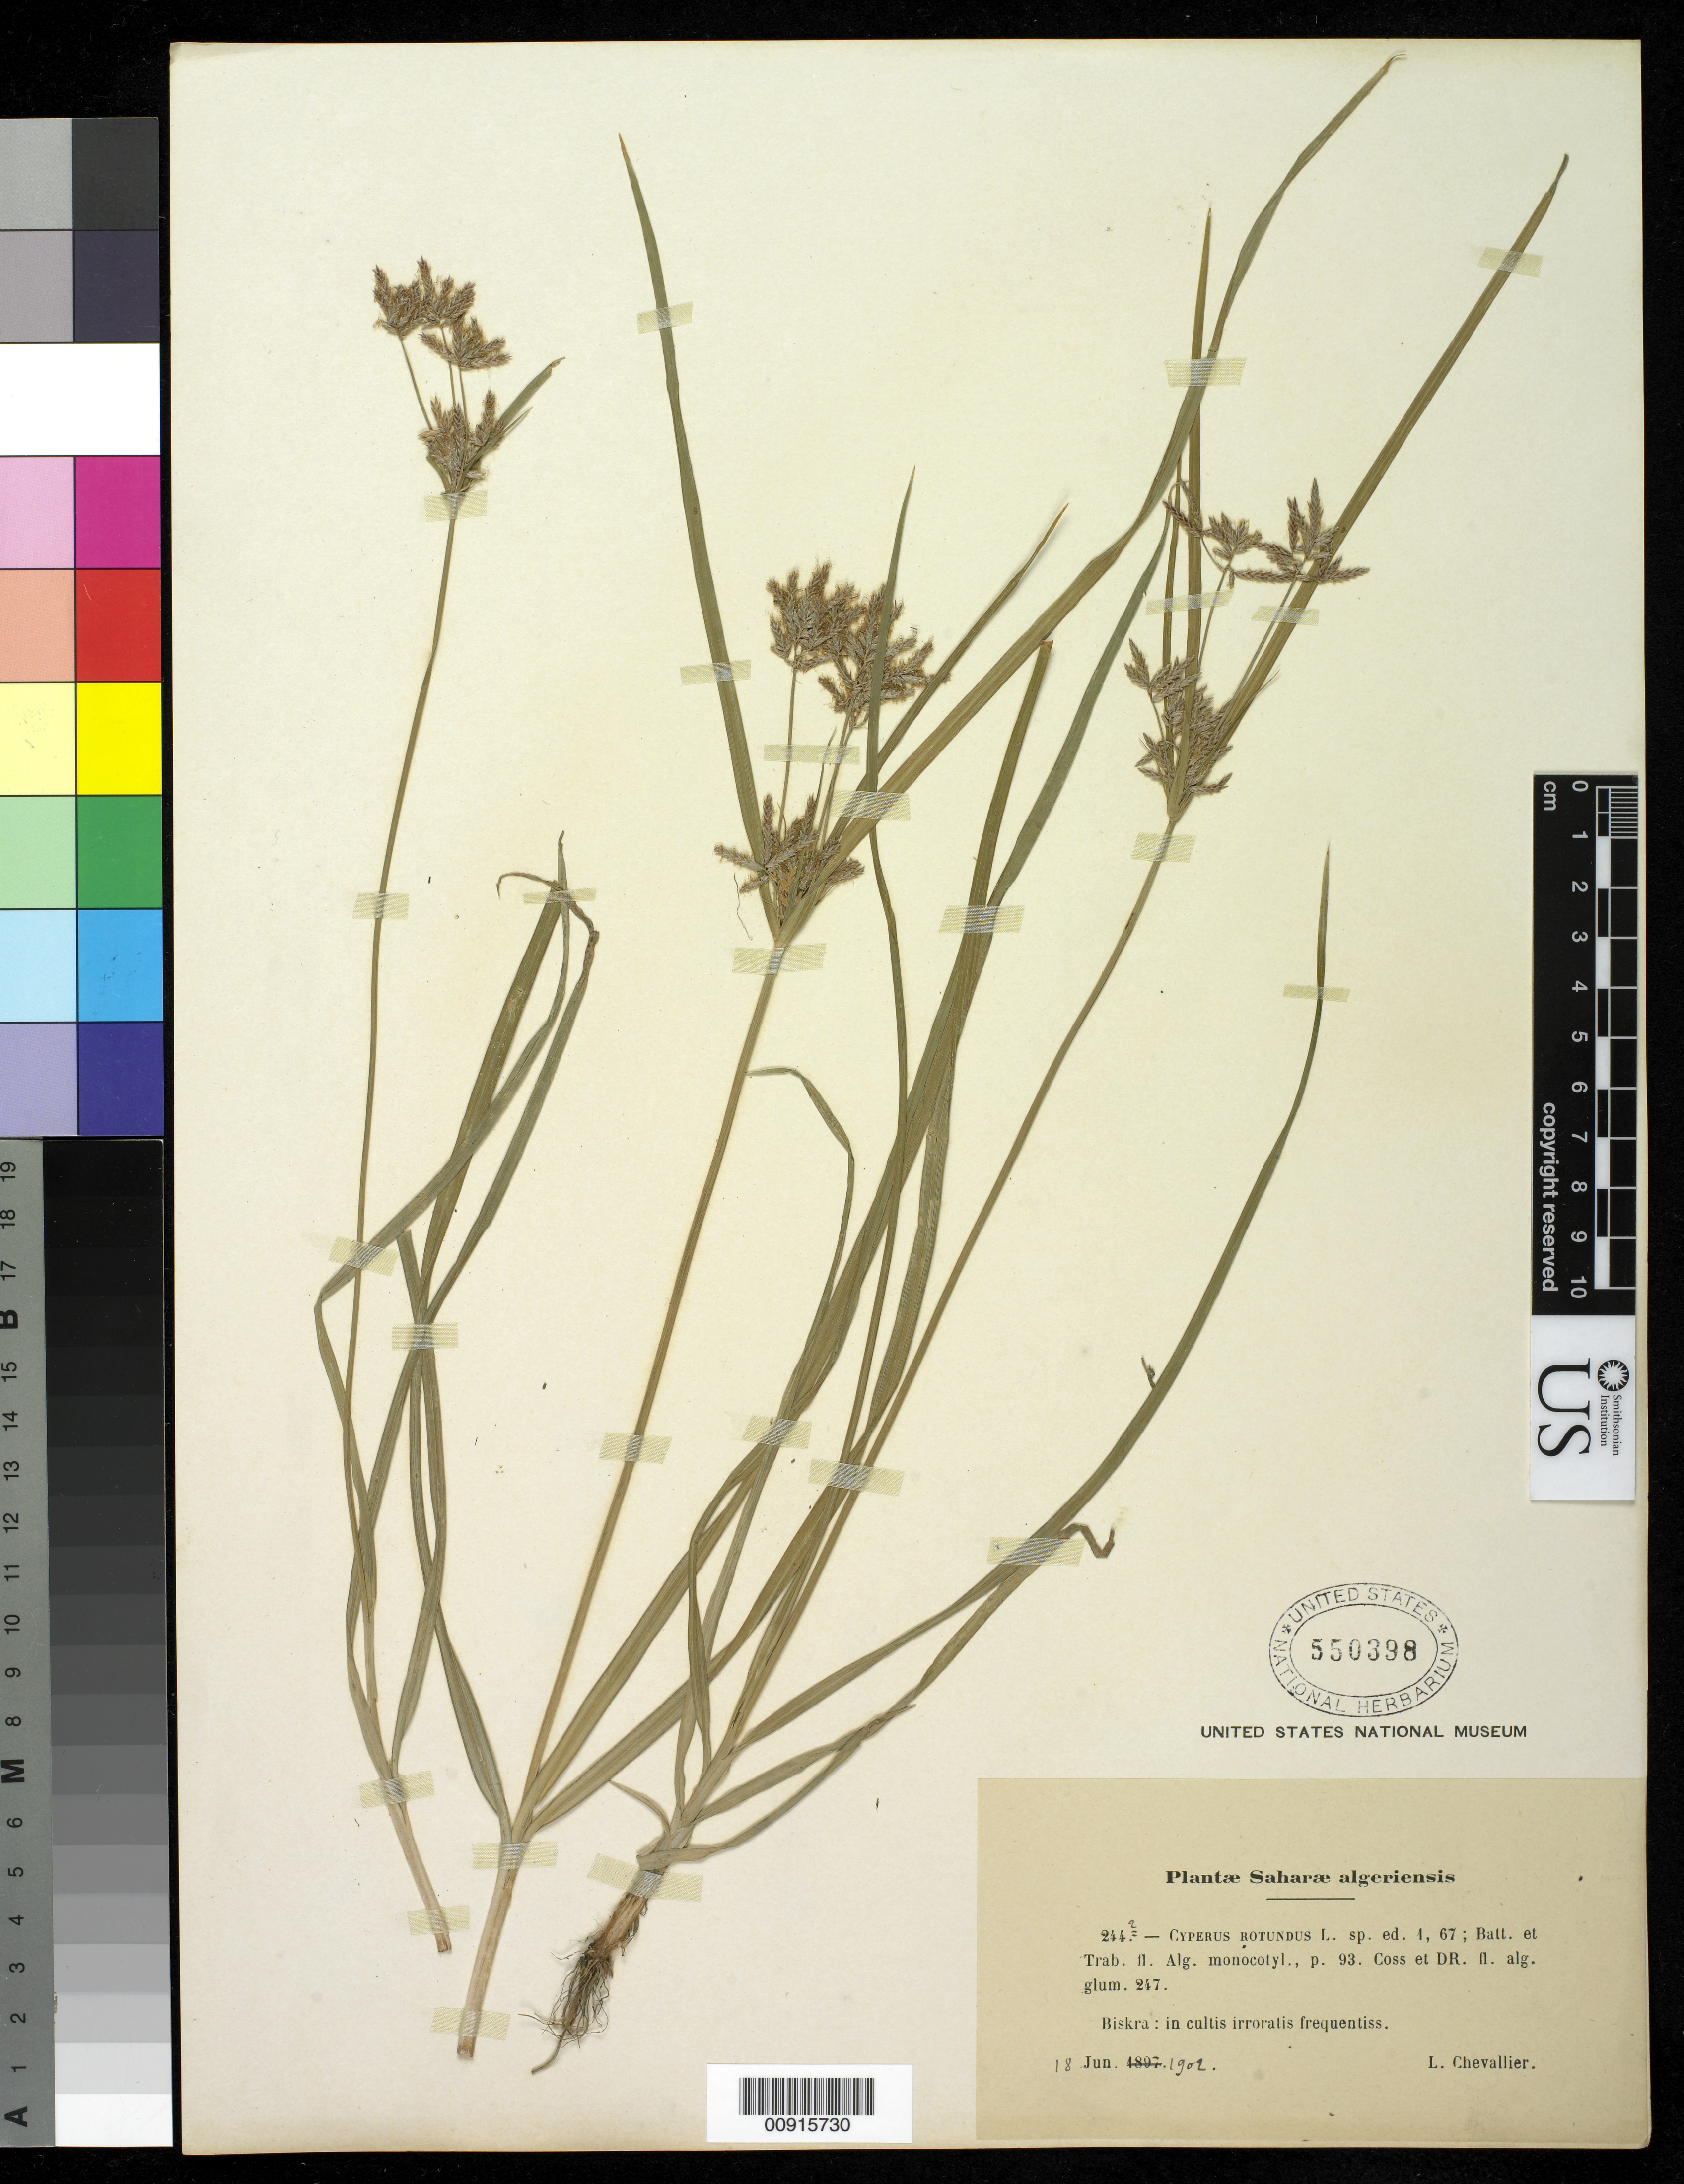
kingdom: Plantae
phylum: Tracheophyta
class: Liliopsida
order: Poales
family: Cyperaceae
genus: Cyperus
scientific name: Cyperus rotundus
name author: L.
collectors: L. Chevallier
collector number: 244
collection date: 1902-06-18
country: Algeria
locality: Algerian Sahara, Biskra: in cultis irroratis frequentiss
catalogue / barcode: US 550398